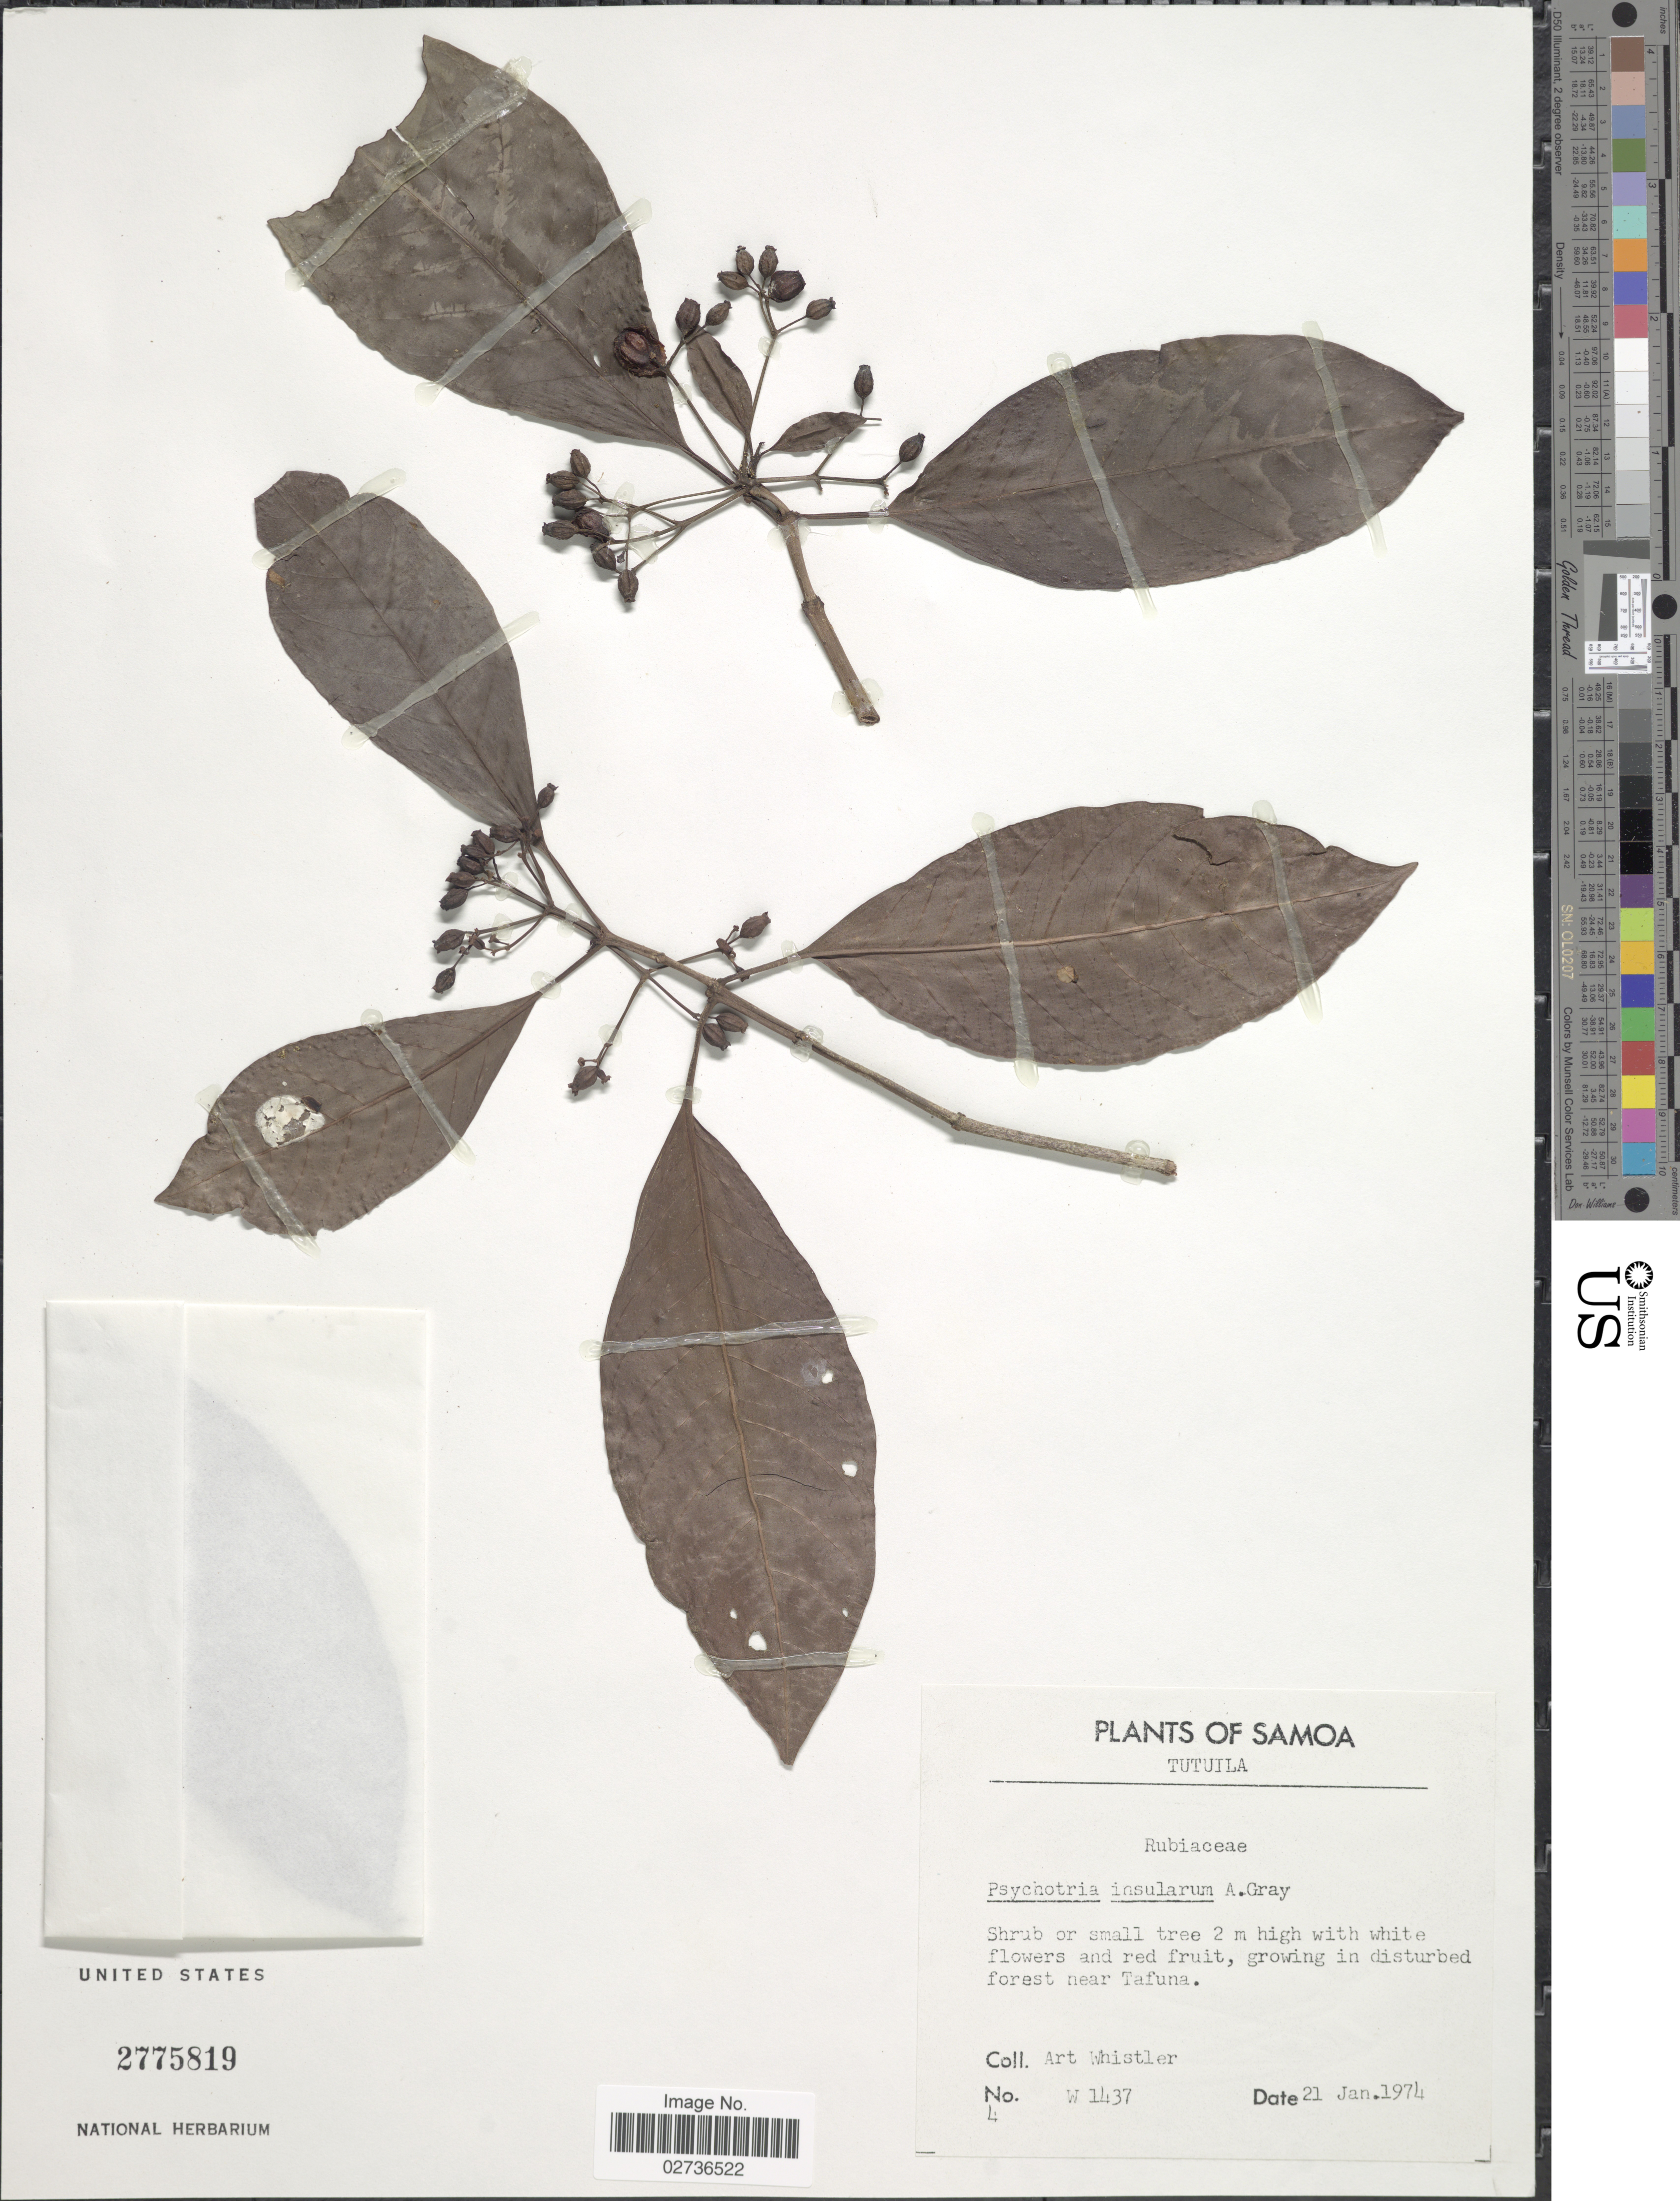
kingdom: Plantae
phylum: Tracheophyta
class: Magnoliopsida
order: Gentianales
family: Rubiaceae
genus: Psychotria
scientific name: Psychotria insularum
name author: A. Gray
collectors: A. Whistler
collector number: W 1437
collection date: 1974-01-21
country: American Samoa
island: Tutuila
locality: Tutuila, forest near Tafuna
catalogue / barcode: US 2775819